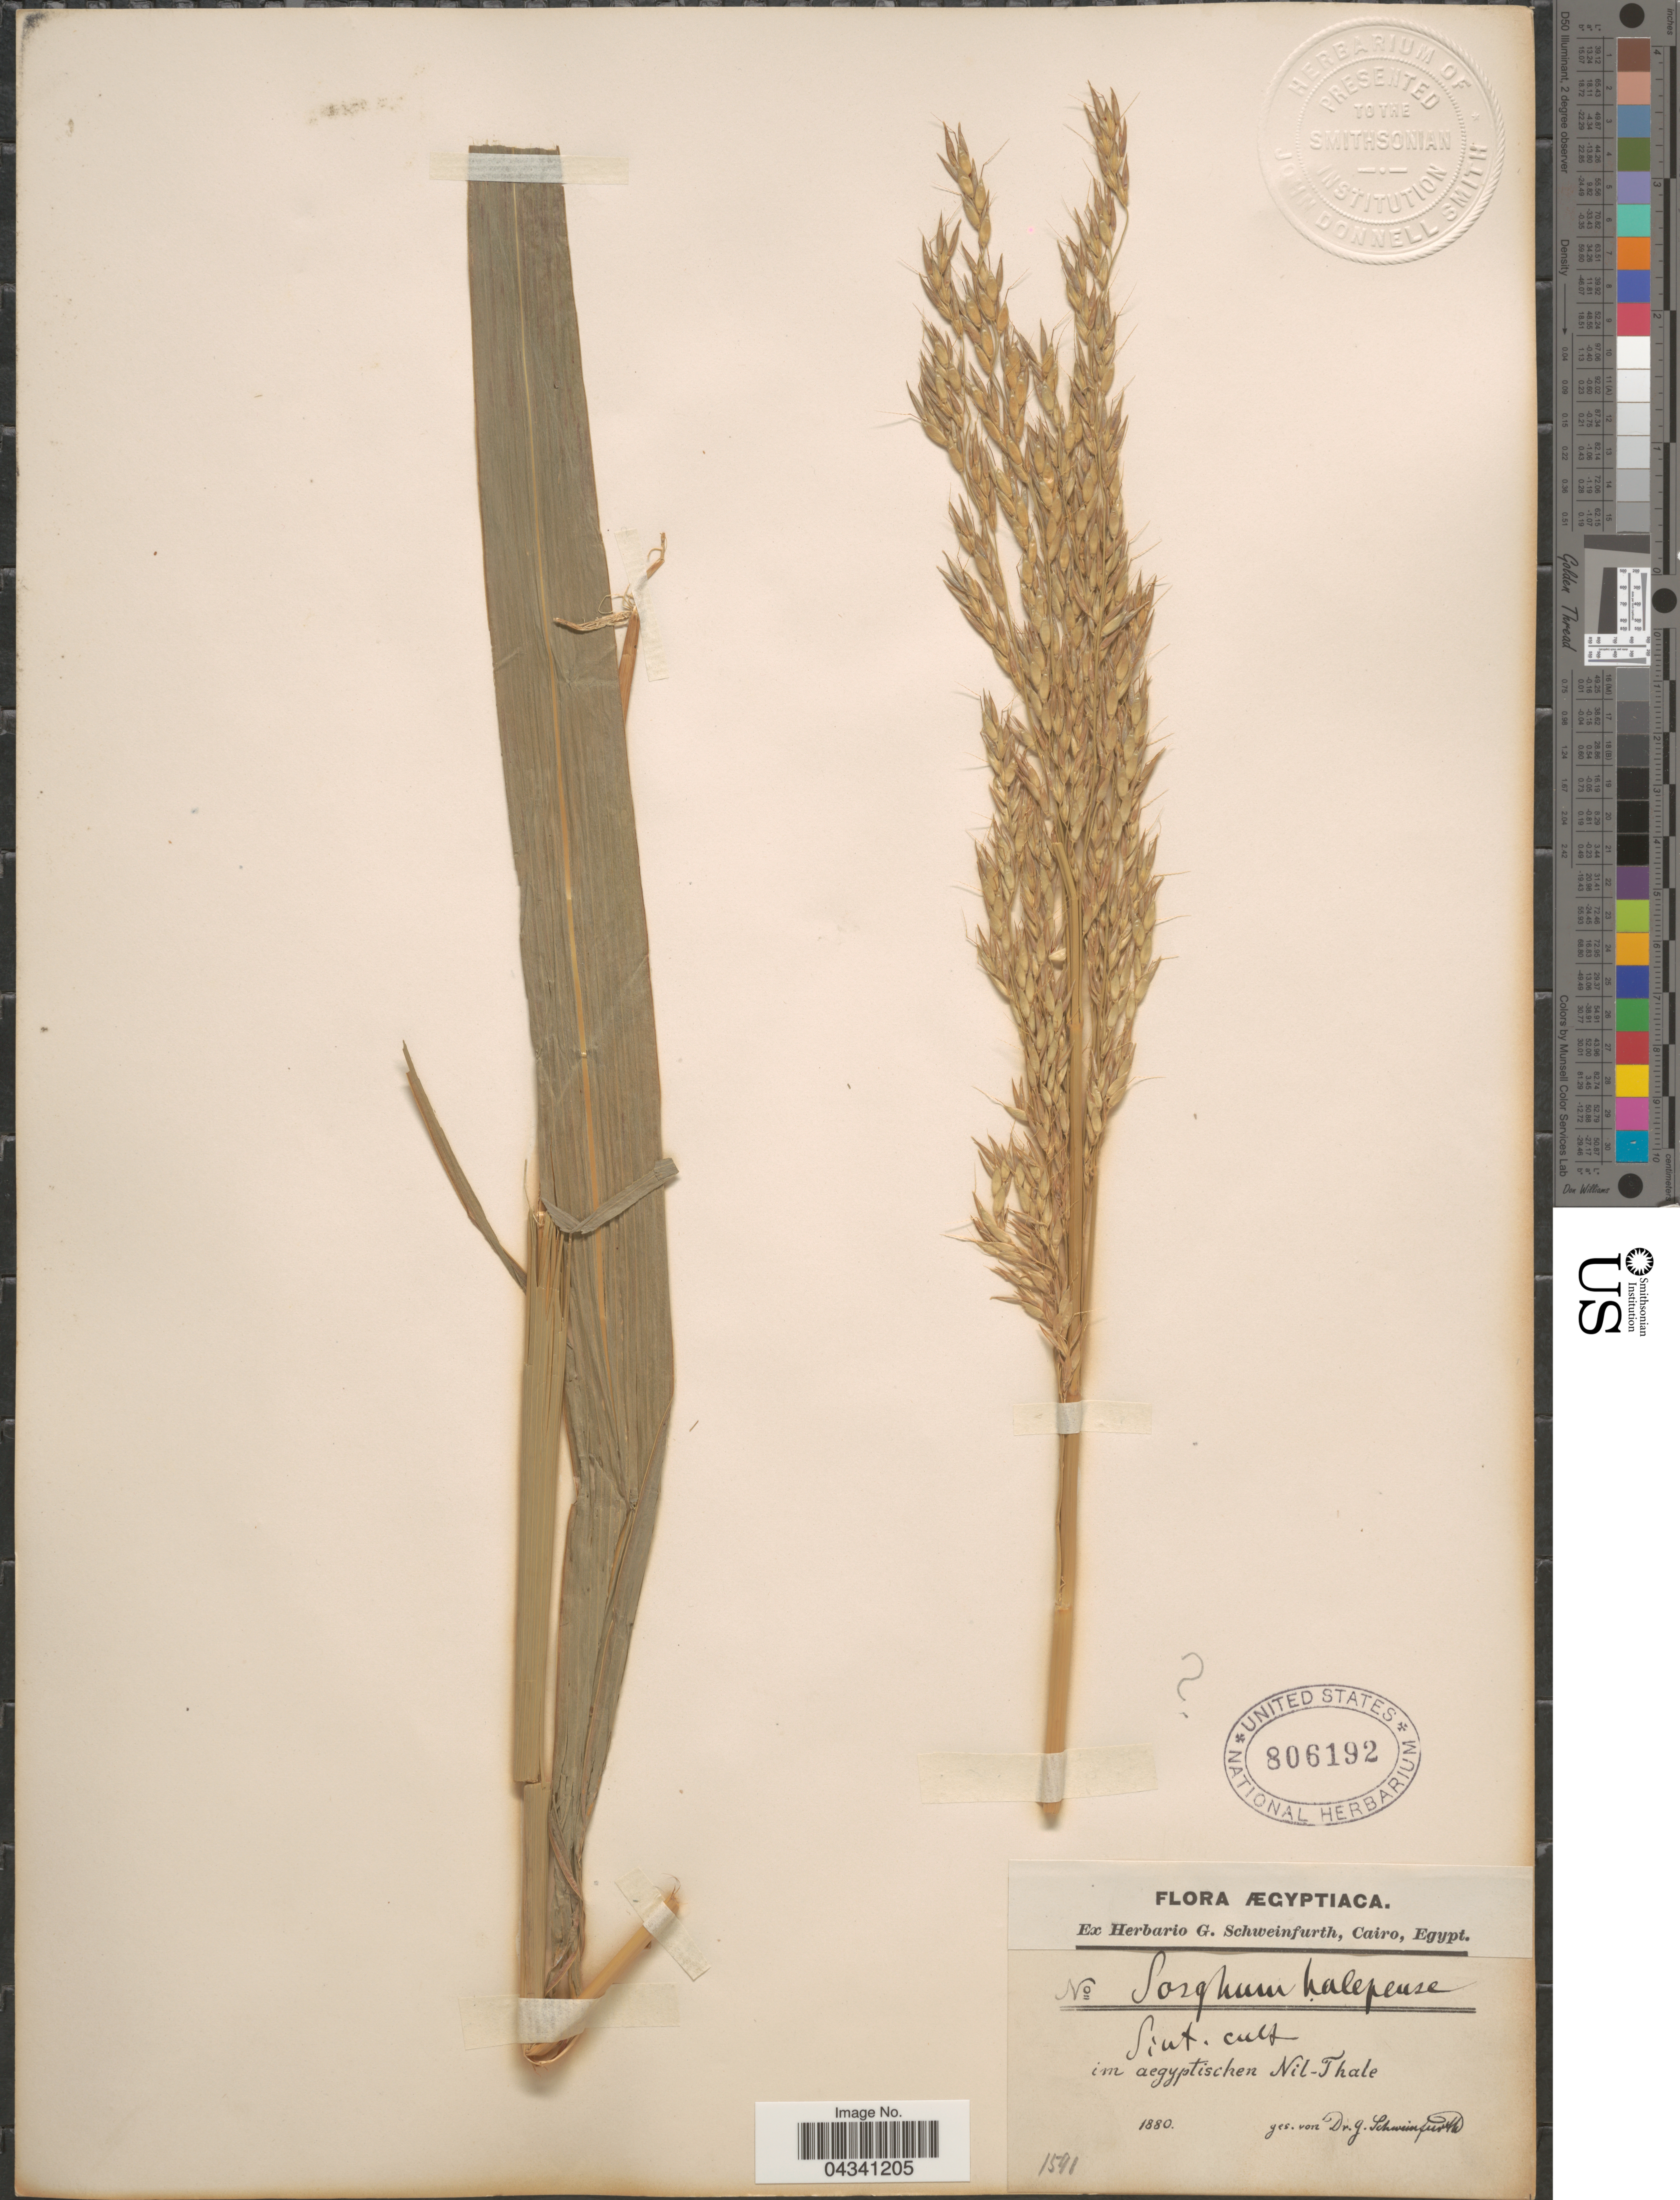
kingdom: Plantae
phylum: Tracheophyta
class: Liliopsida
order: Poales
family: Poaceae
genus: Sorghum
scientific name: Sorghum sp.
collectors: G. A. Schweinfurth (herbarium)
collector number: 1591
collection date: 1850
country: Egypt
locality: Im aegyptischen Nil-Thale.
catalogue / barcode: US 806192